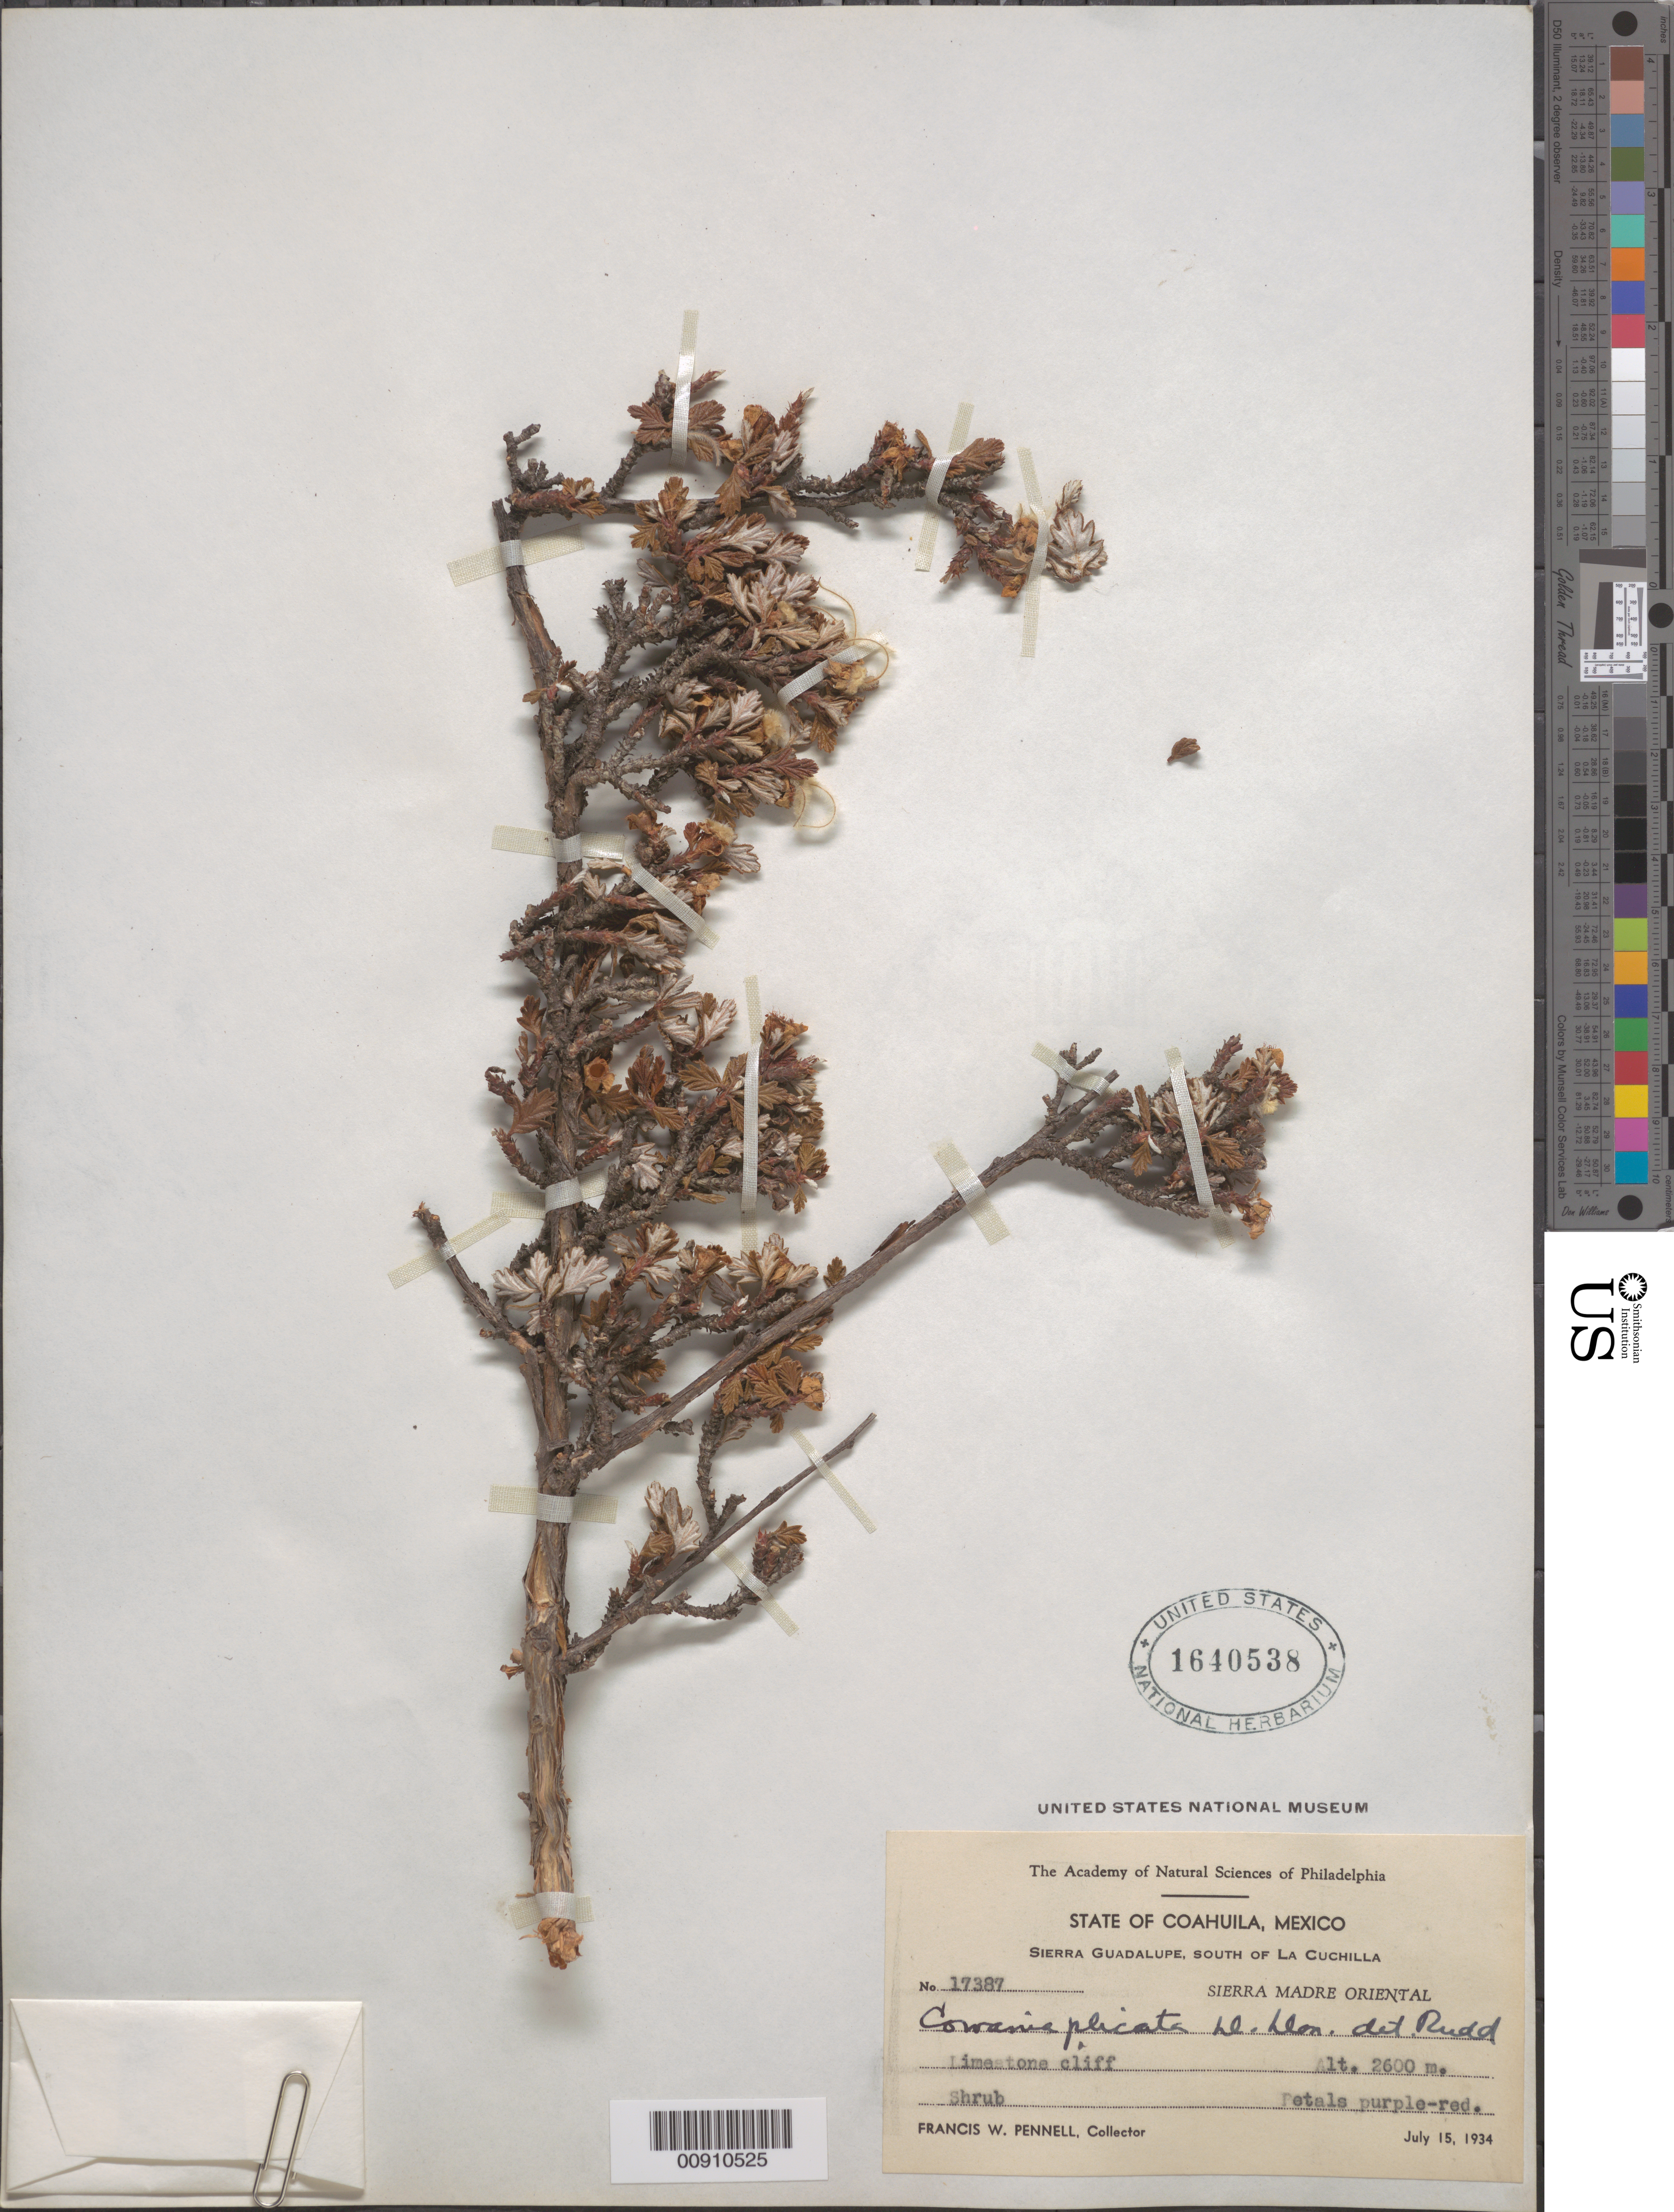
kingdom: Plantae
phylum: Tracheophyta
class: Magnoliopsida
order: Rosales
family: Rosaceae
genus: Purshia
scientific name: Purshia plicata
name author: (D. Don) Henrickson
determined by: Strong, Mark T., (BOT), Smithsonian Institution - National Museum of Natural History (UNITED STATES)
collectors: F. W. Pennell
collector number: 17387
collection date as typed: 15 Jul 1934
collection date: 1934-07-15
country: Mexico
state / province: Coahuila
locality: Sierra Guadalupe, south of La Cuchilla, State of Coahuila. Sierra Madre Oriental.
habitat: Limestone cliff.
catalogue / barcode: US 1640538